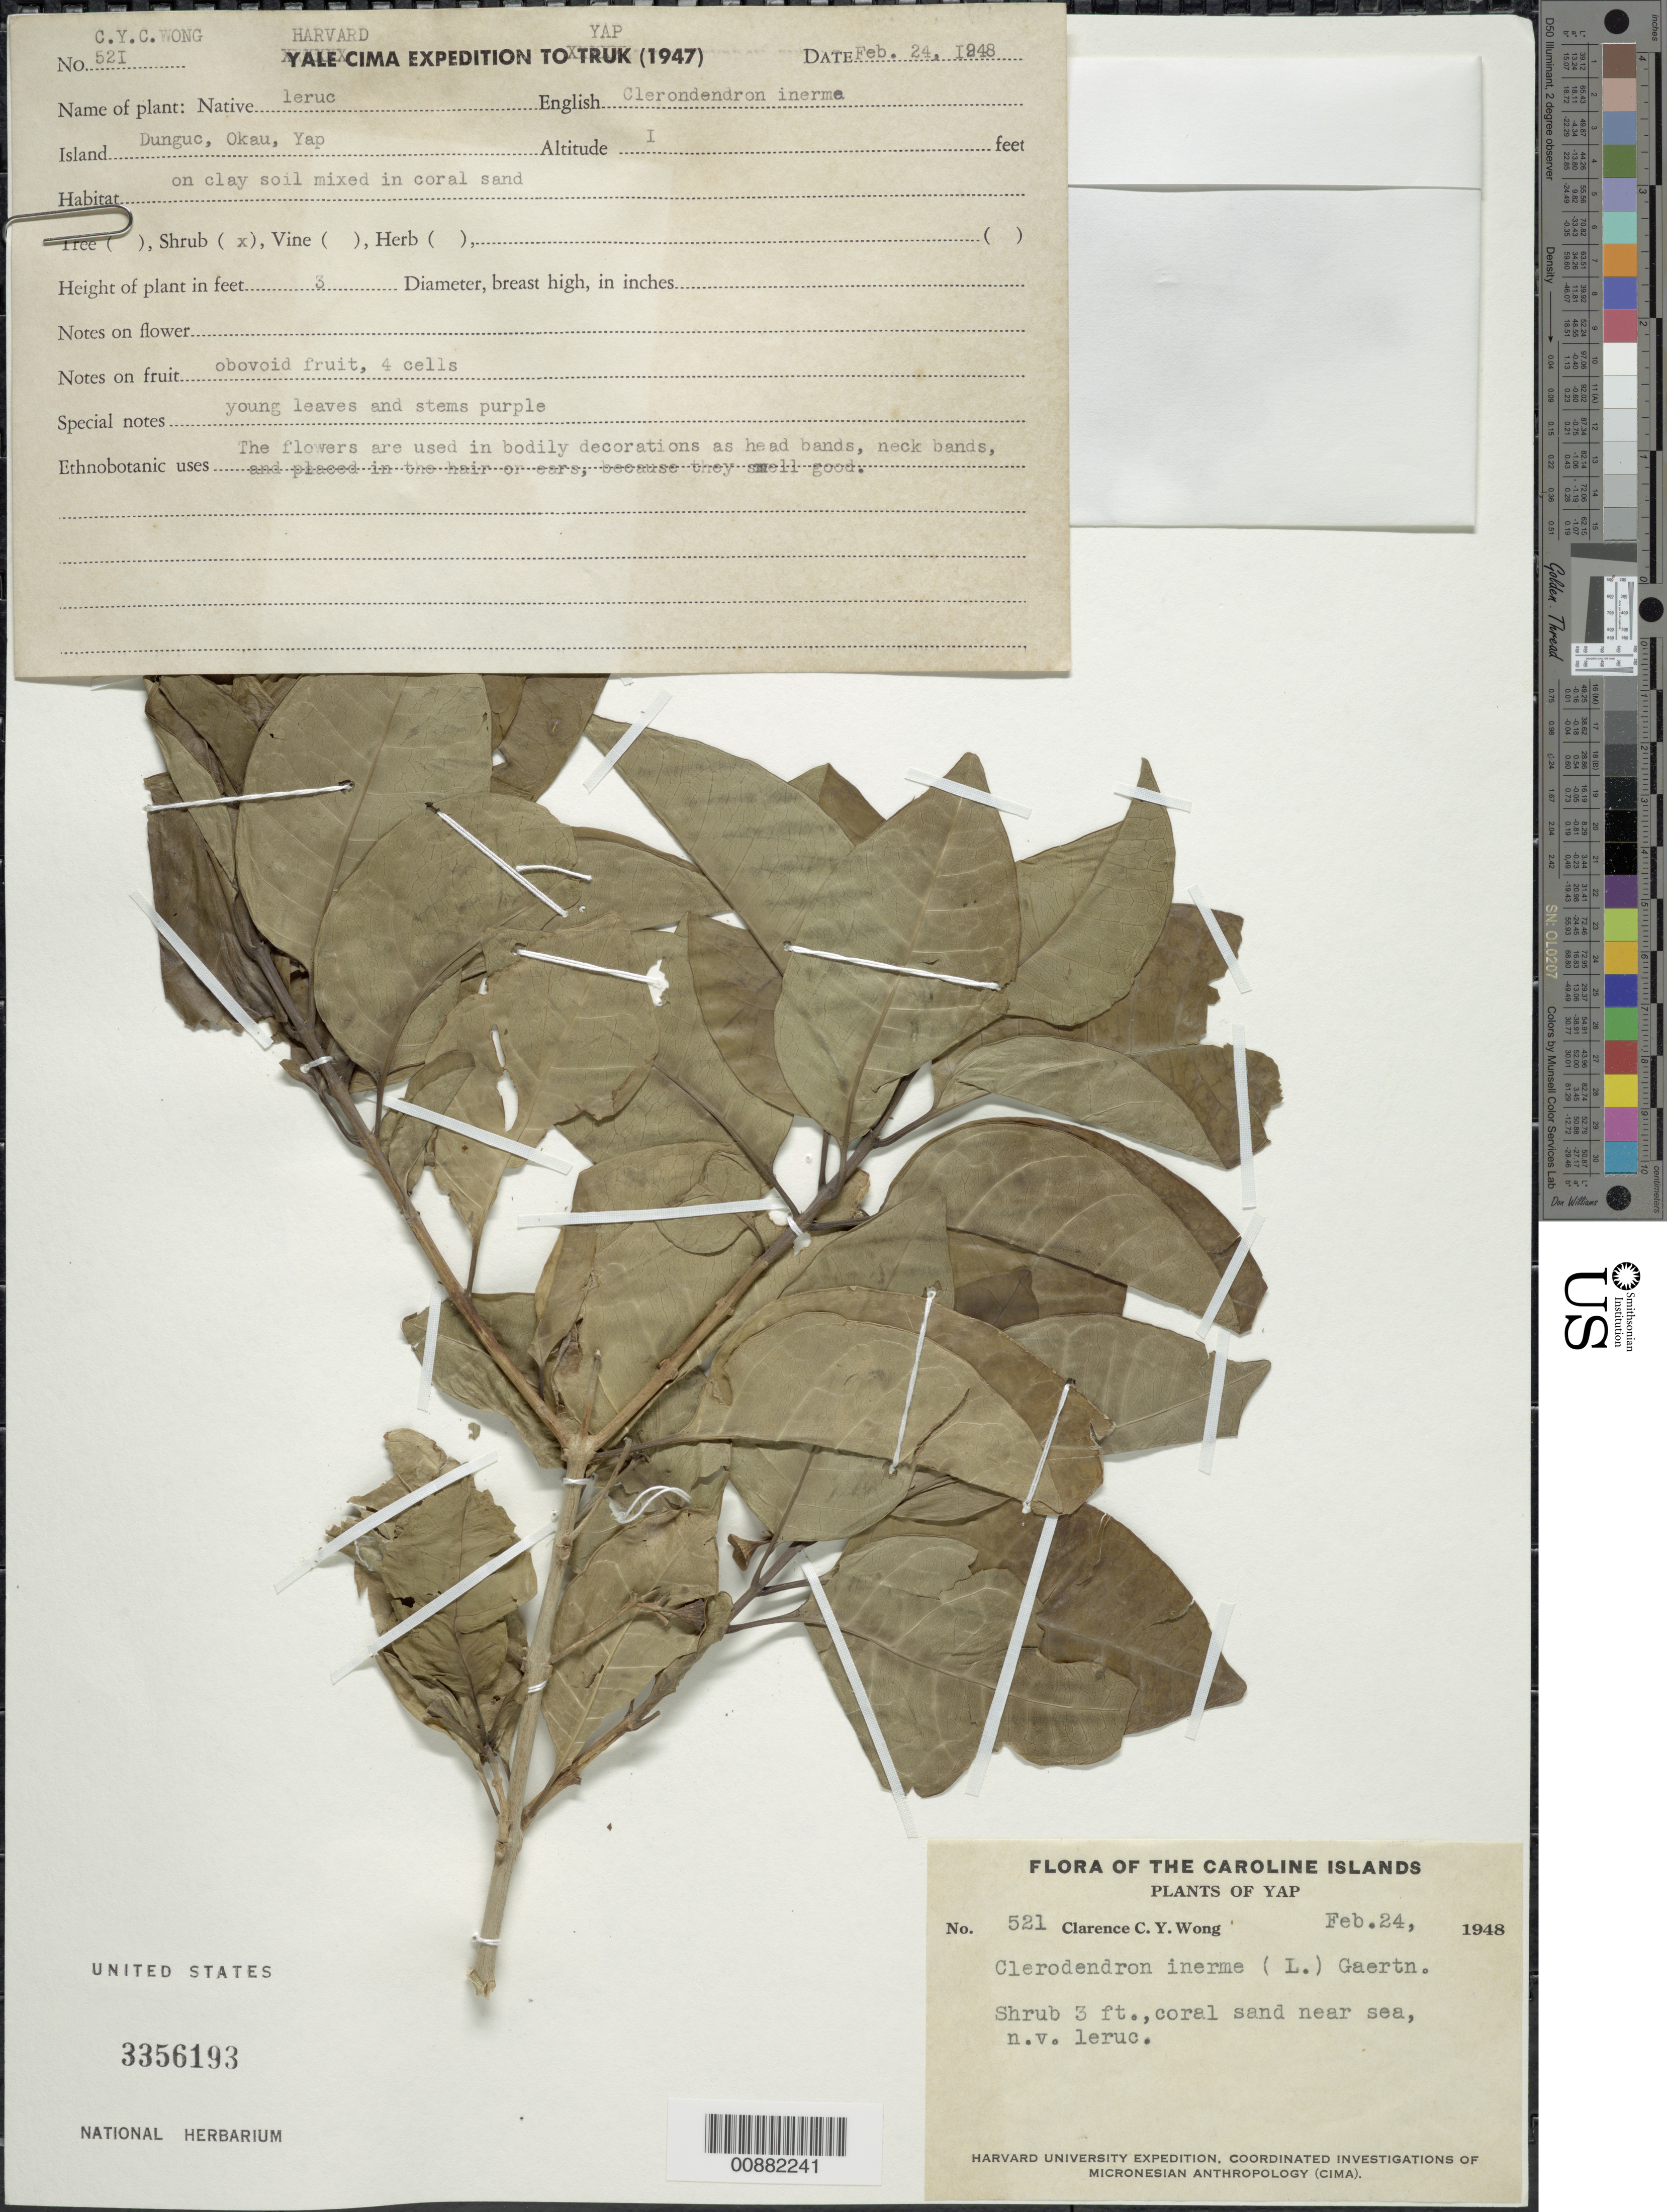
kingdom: Plantae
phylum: Tracheophyta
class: Magnoliopsida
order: Lamiales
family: Lamiaceae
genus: Clerodendrum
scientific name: Clerodendrum inerme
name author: (L.) Gaertn.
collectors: C. Wong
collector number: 521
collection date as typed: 24 Feb 1948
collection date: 1948-02-24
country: Micronesia, Federated States of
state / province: Yap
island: Yap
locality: Dungoc, Okau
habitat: coral sand near sea.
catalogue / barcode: US 3356193